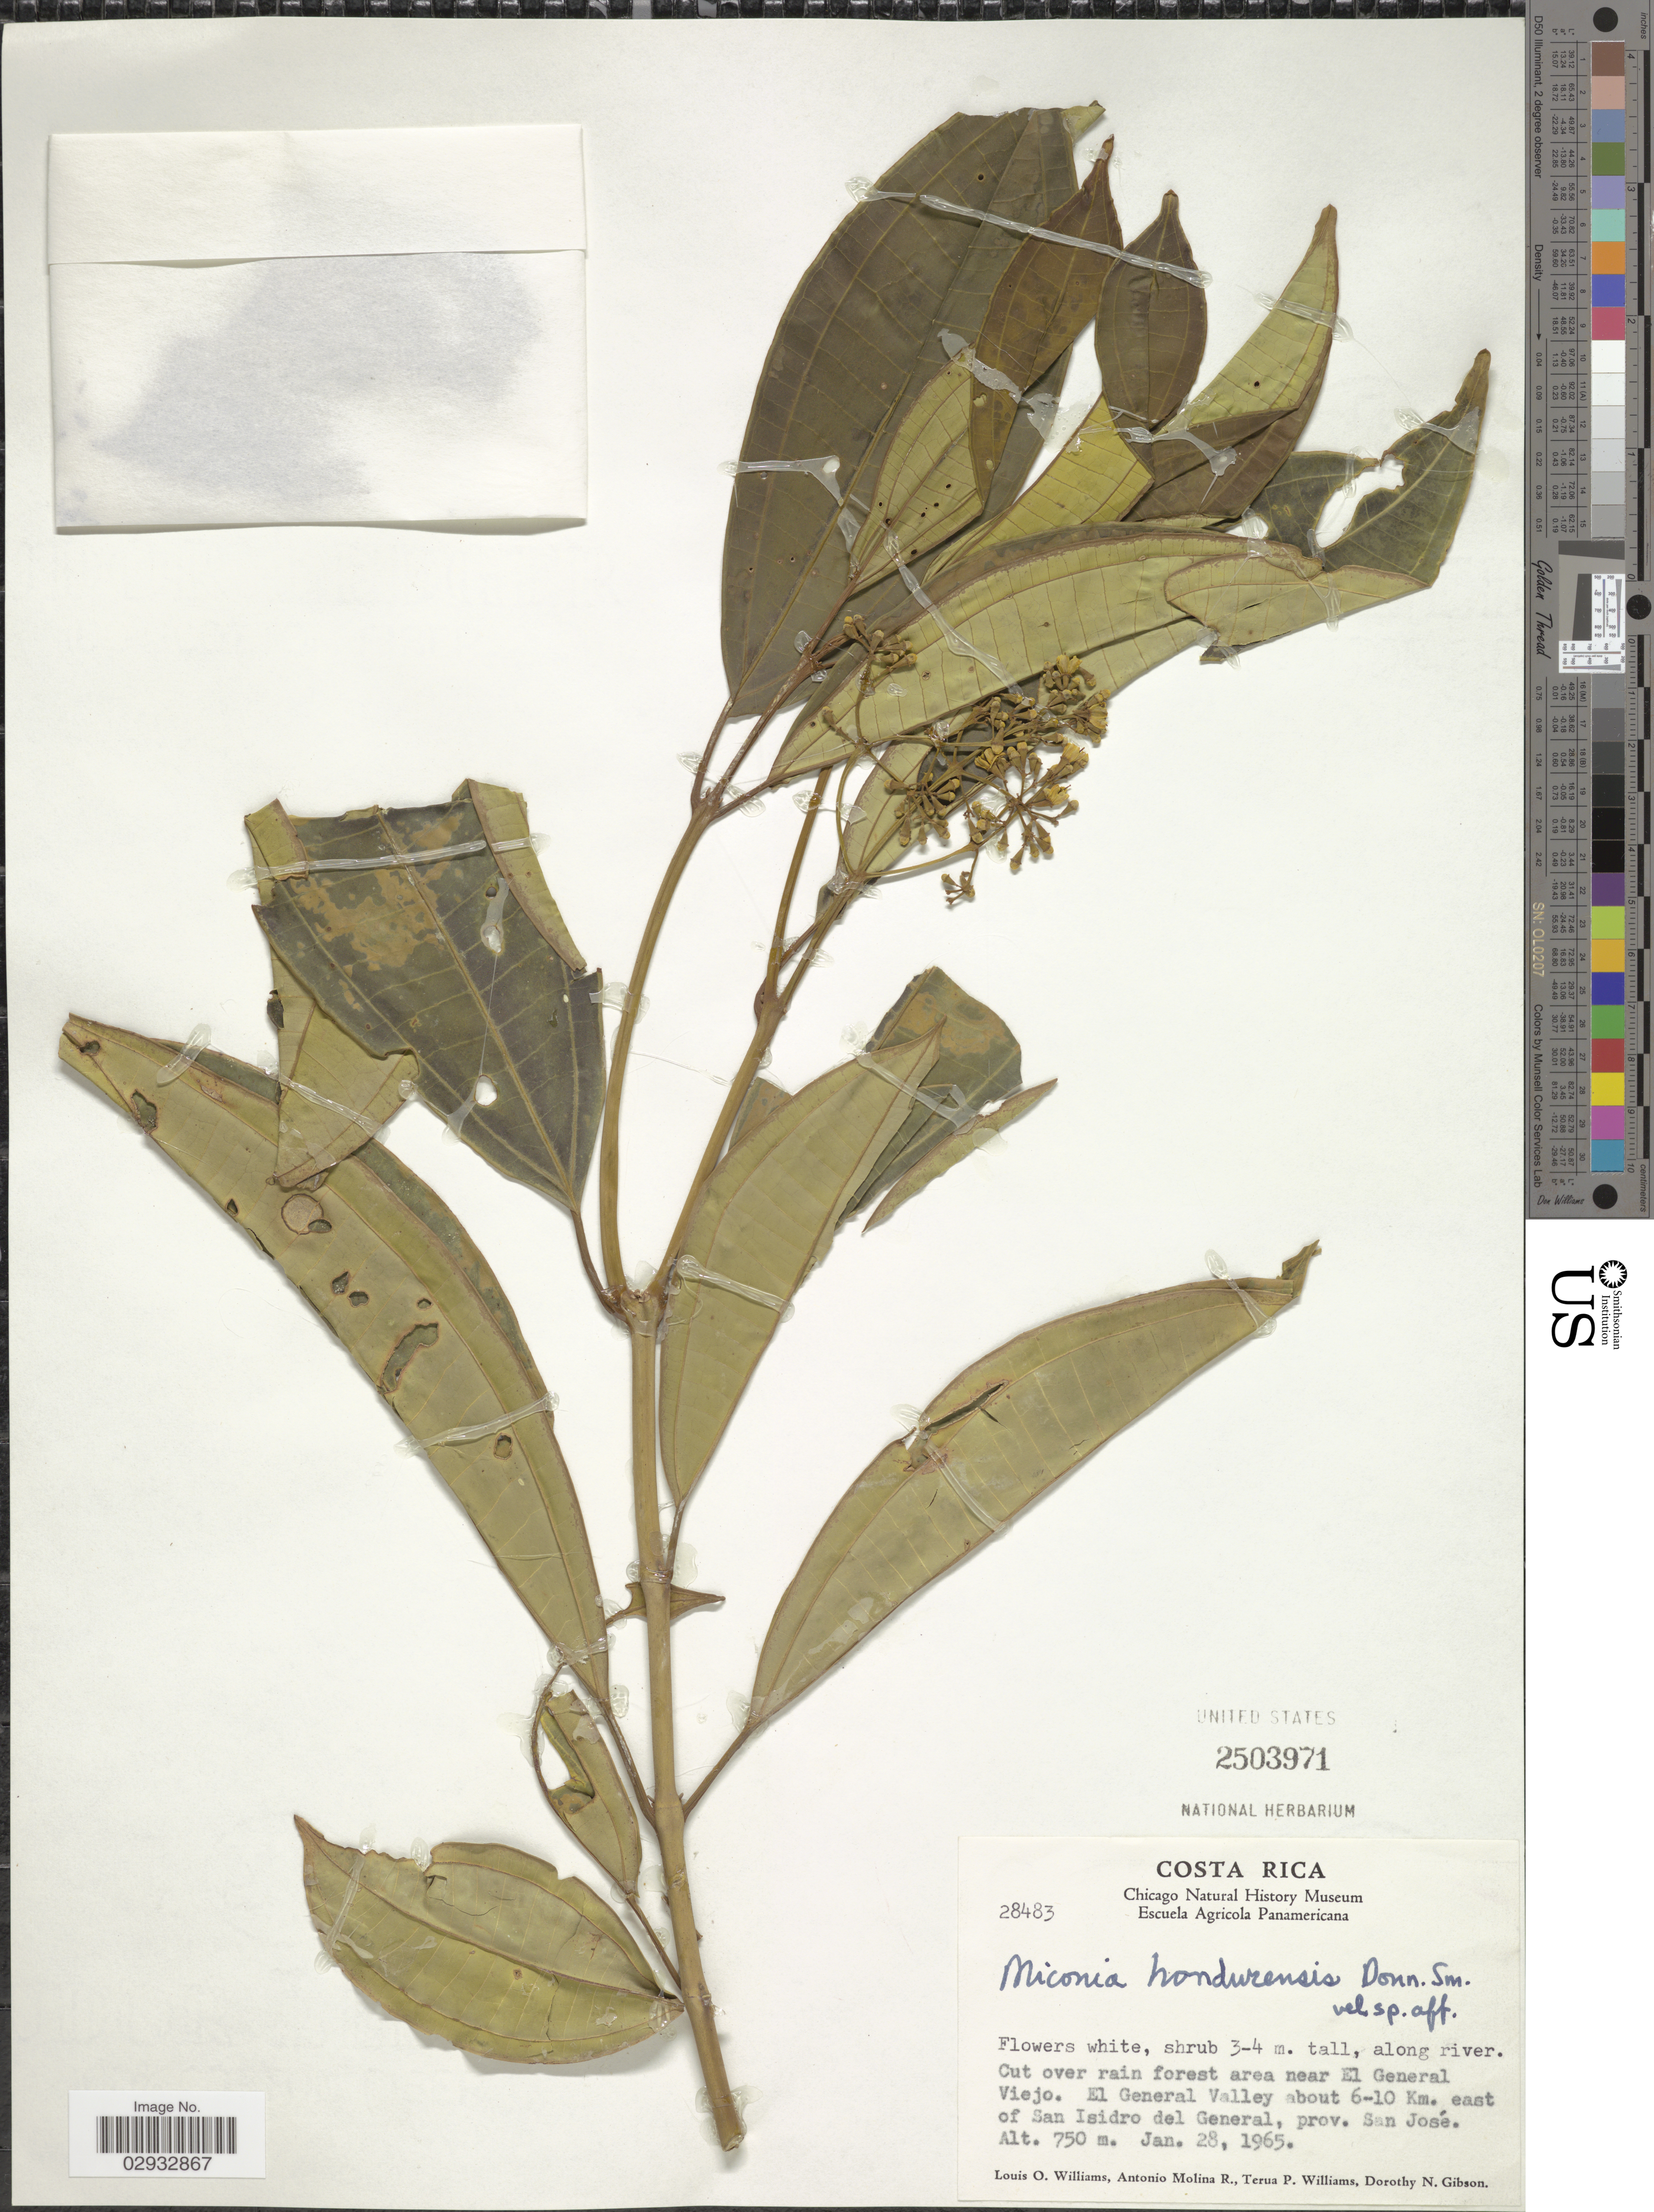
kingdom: Plantae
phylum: Tracheophyta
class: Magnoliopsida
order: Myrtales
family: Melastomataceae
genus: Miconia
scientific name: Miconia hondurensis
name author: Donn. Sm.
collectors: L. O. Williams, A. Molina R., T. Williams & D. N. Gibson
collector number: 28483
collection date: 1965-01-28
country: Costa Rica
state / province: San José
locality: Cut over rain forest area near El General Viejo. El General Valley about 6-10 Km. east of San Isidro del General.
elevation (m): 750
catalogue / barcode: US 2503971